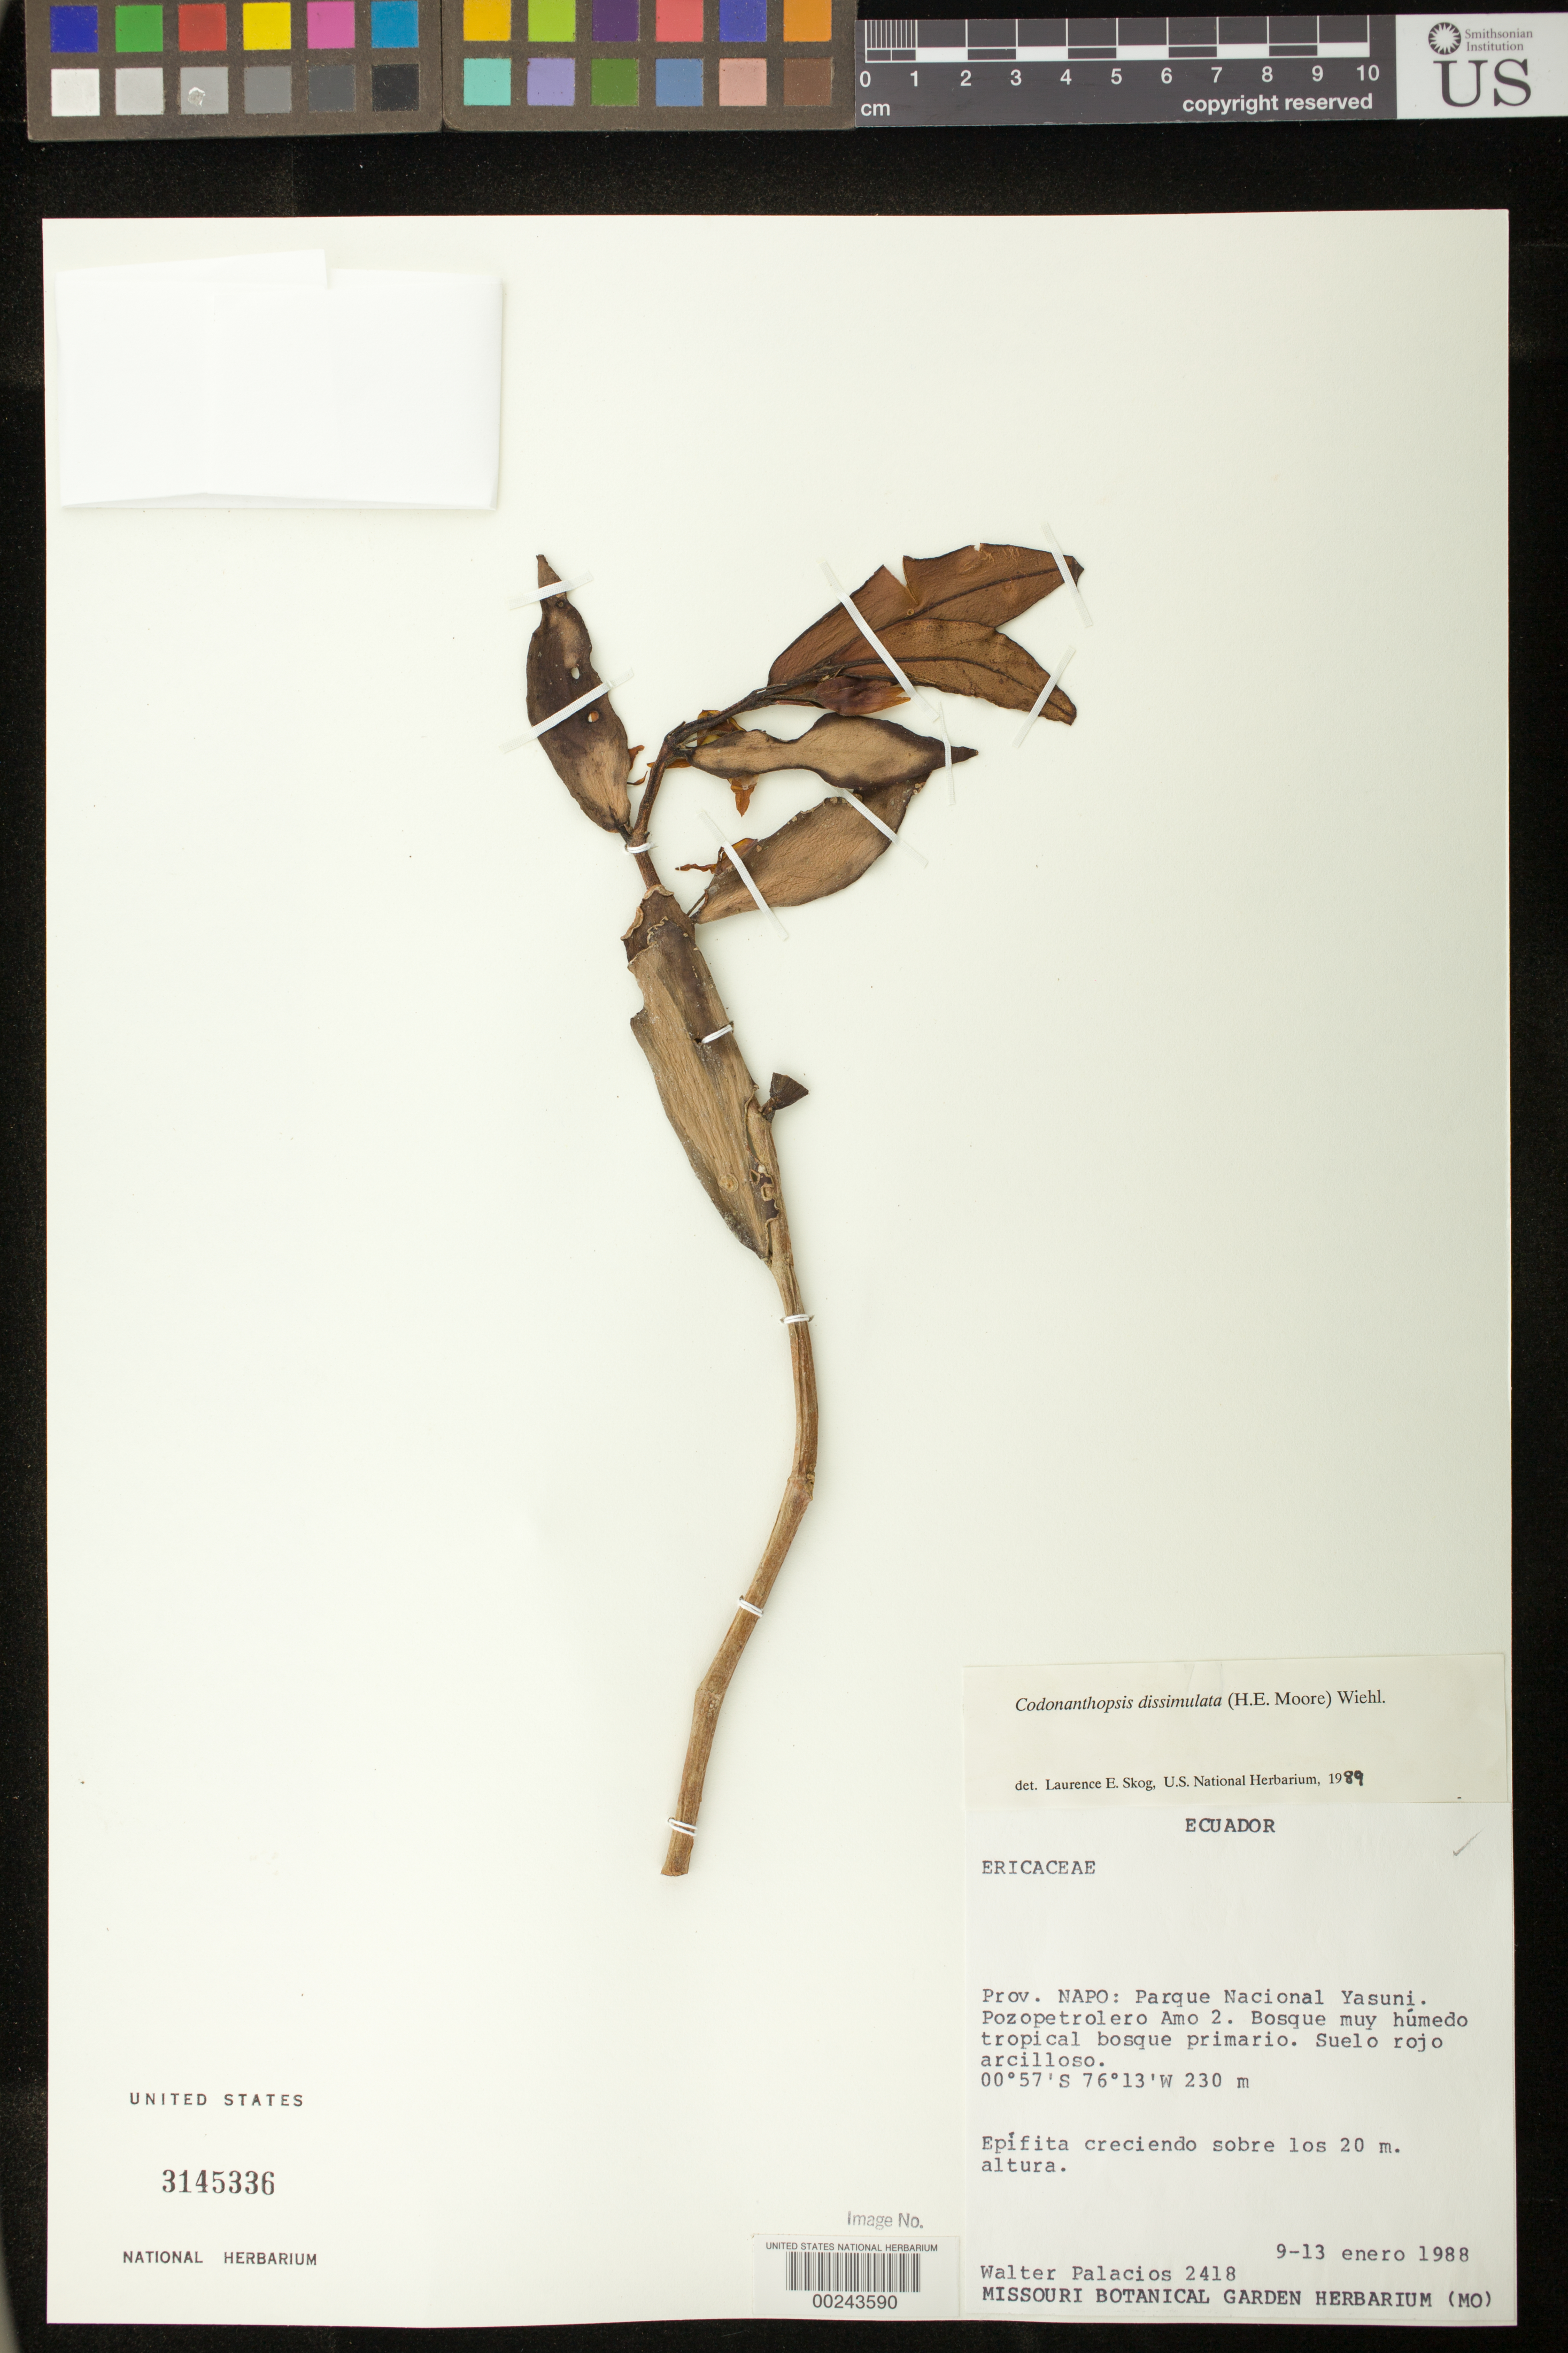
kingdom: Plantae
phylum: Tracheophyta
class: Magnoliopsida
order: Lamiales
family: Gesneriaceae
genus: Codonanthopsis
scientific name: Codonanthopsis dissimulata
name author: (H.E. Moore) Wiehler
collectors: W. Palacios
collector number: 2418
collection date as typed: Jan 1988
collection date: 1988-01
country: Ecuador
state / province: Napo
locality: Parque Nacional Yasuni, petroleum well Amo 2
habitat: Very humid tropical primary forest, ...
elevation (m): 230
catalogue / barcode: US 3145336